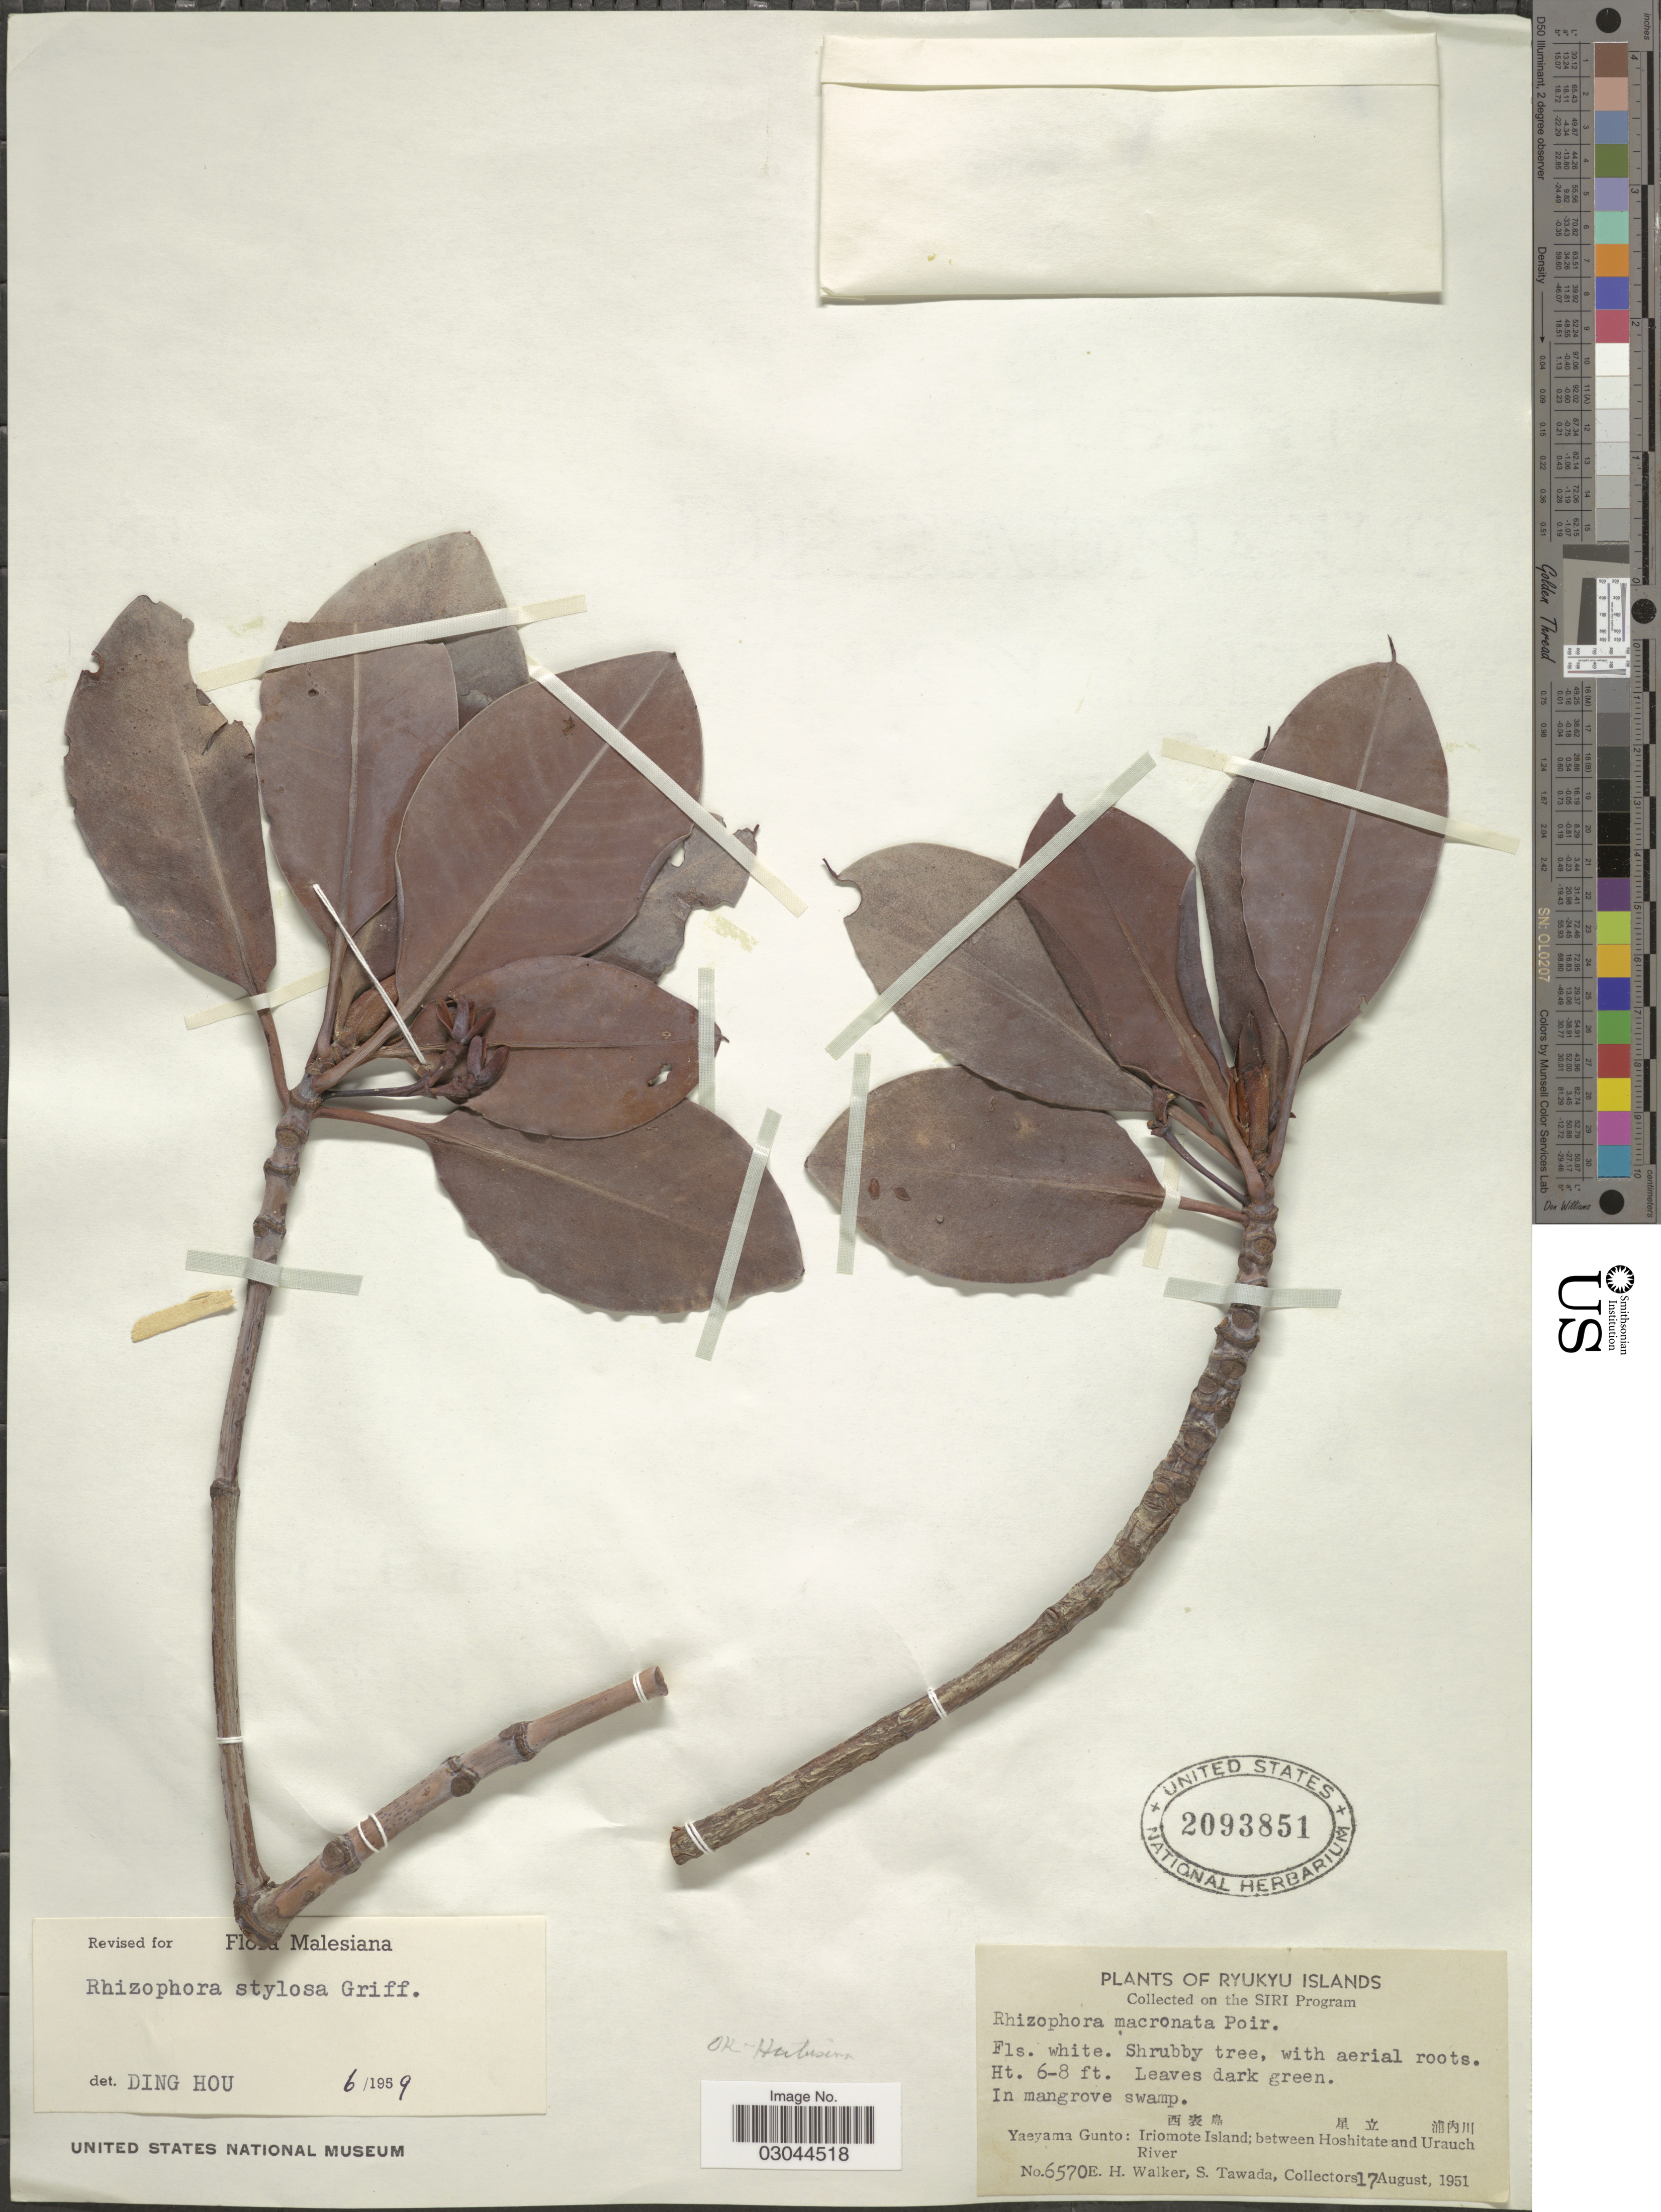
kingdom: Plantae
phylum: Tracheophyta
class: Magnoliopsida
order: Malpighiales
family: Rhizophoraceae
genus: Rhizophora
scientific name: Rhizophora mucronata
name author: Lam.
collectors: E. H. Walker & S. Tawada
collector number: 6570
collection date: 1951-08-17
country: Japan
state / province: Okinawa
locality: Ryukyu Islands. In mangrove swamp. Yaeyama Gunto: Iriomote Island; between Hoshitate and Urauch River.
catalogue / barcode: US 2093851